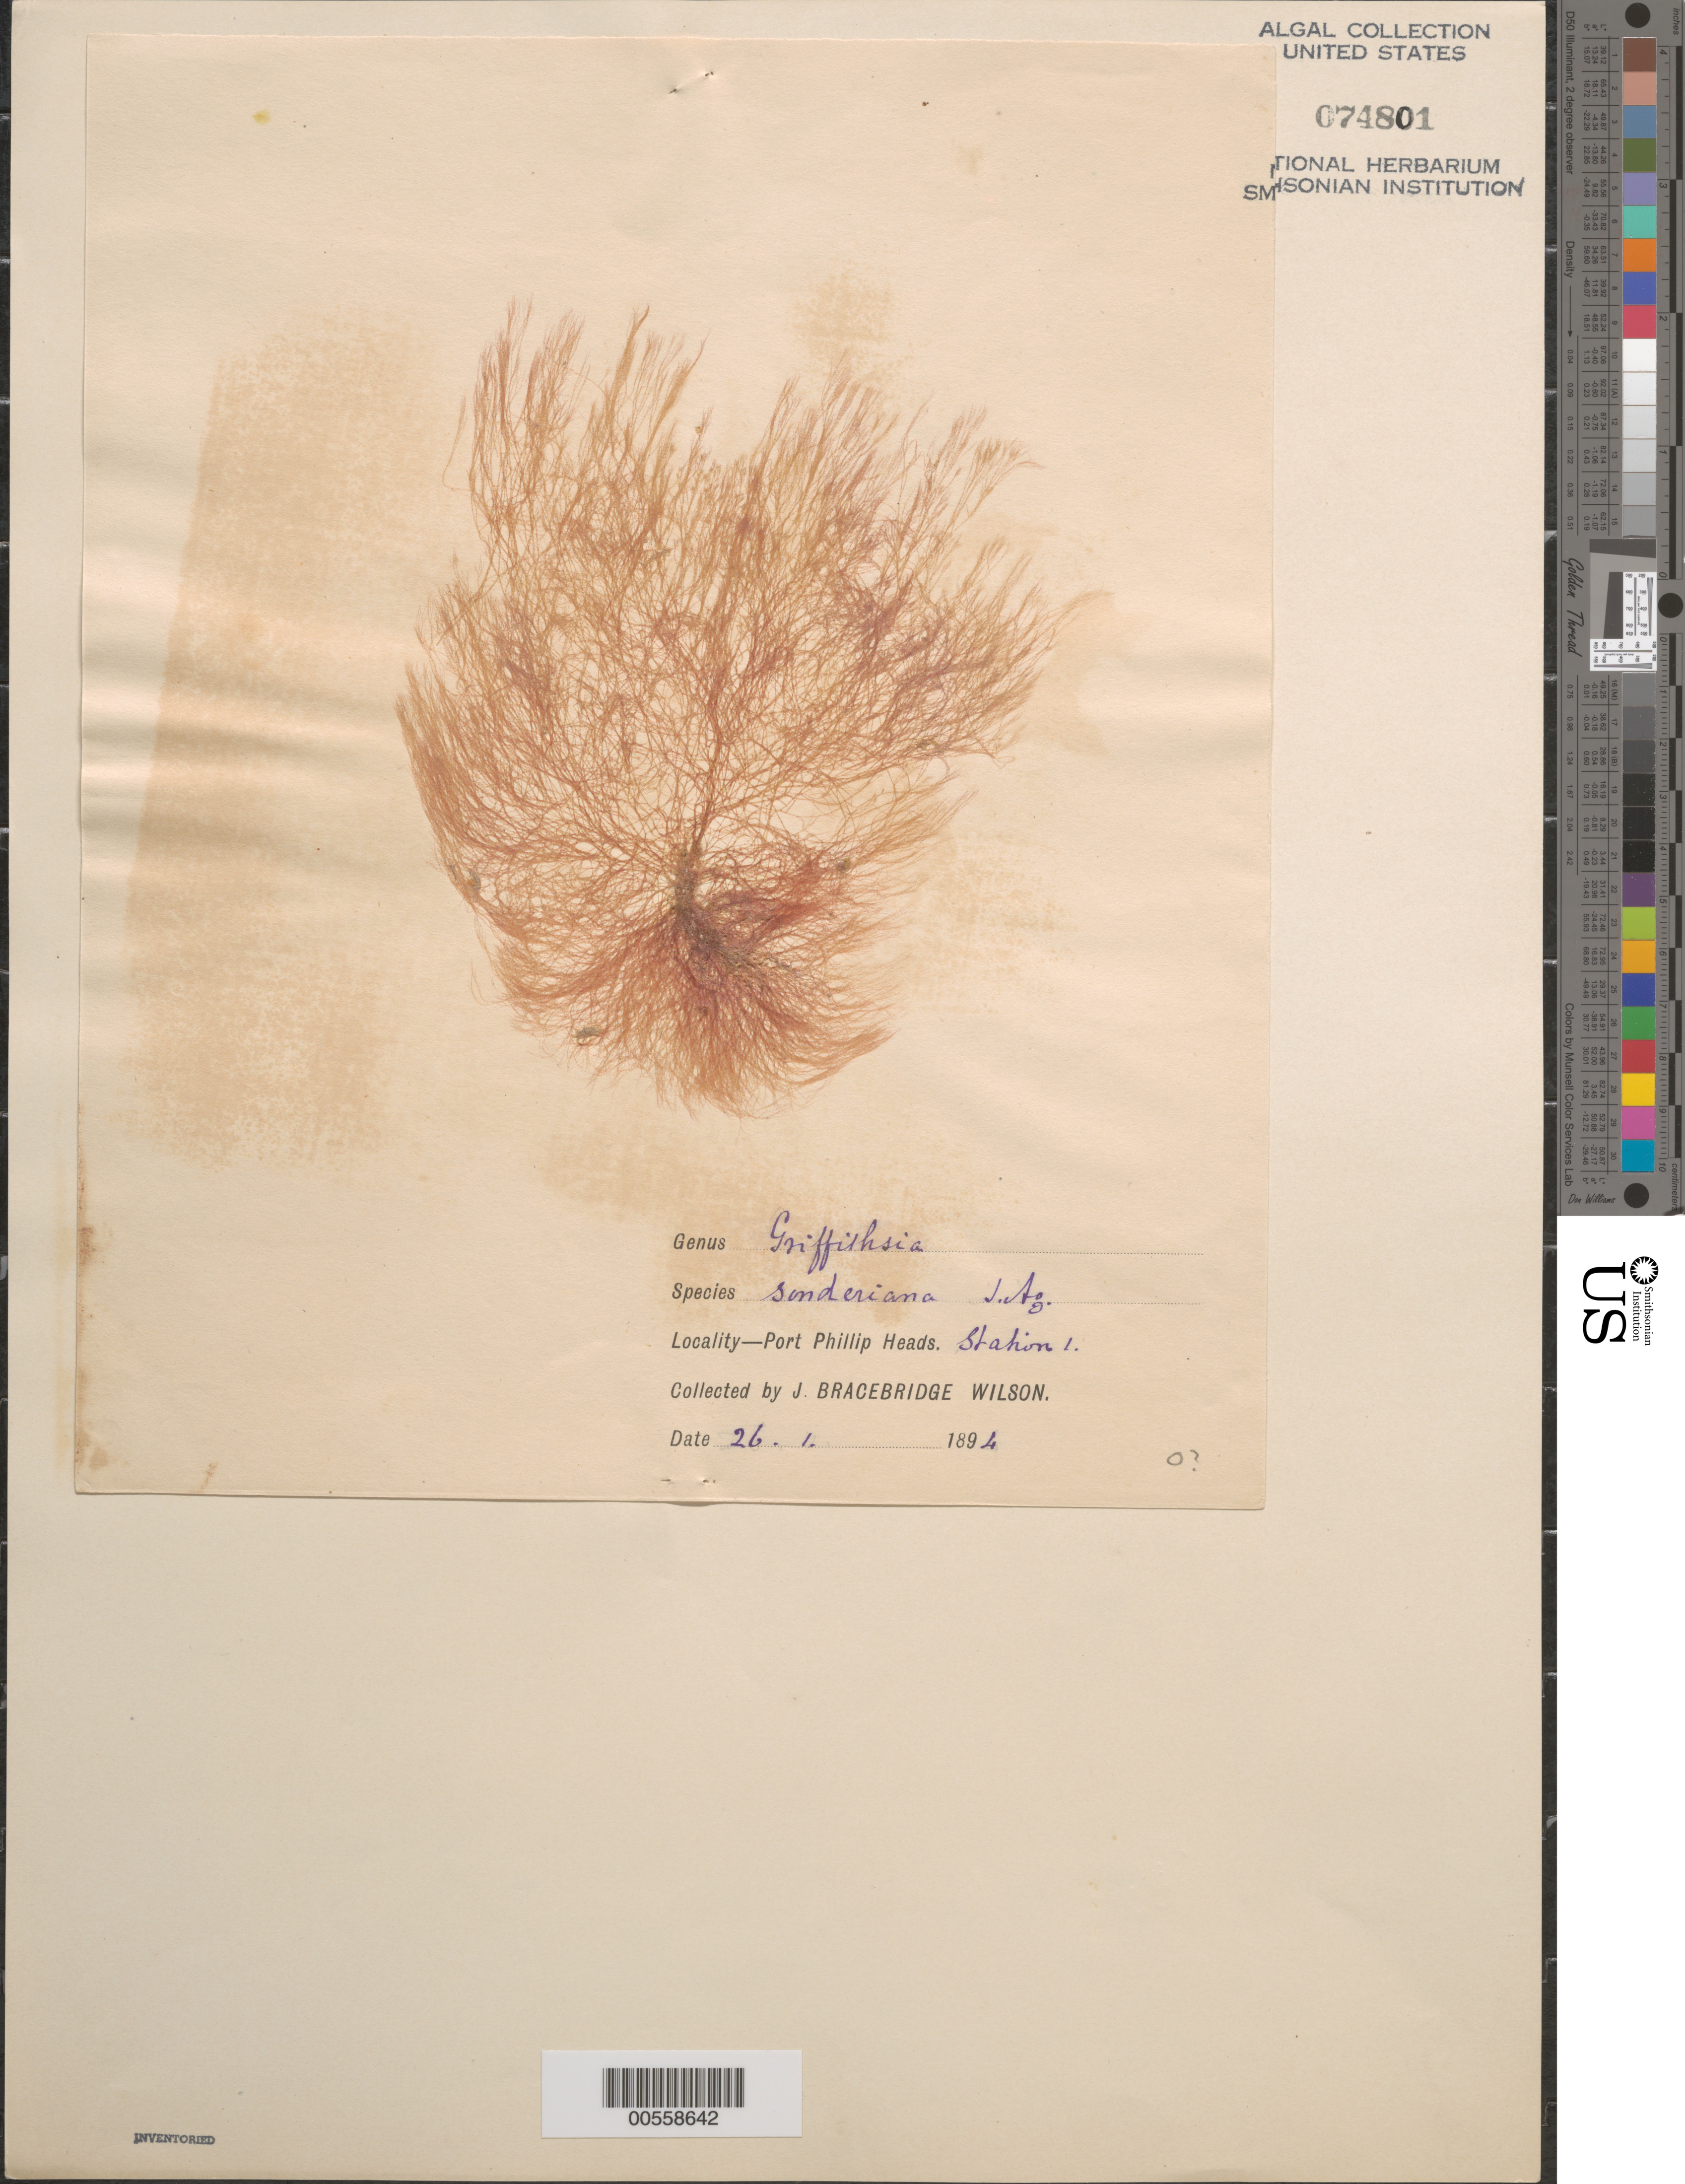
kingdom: Plantae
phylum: Rhodophyta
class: Florideophyceae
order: Ceramiales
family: Ceramiaceae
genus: Macrothamnion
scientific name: Macrothamnion pellucidum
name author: (Harv.) Wollaston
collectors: J. B. Wilson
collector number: Station 1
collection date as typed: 26 Jan 1894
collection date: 1894-01-26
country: Australia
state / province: Victoria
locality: Port Phillip Heads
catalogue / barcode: US 74801